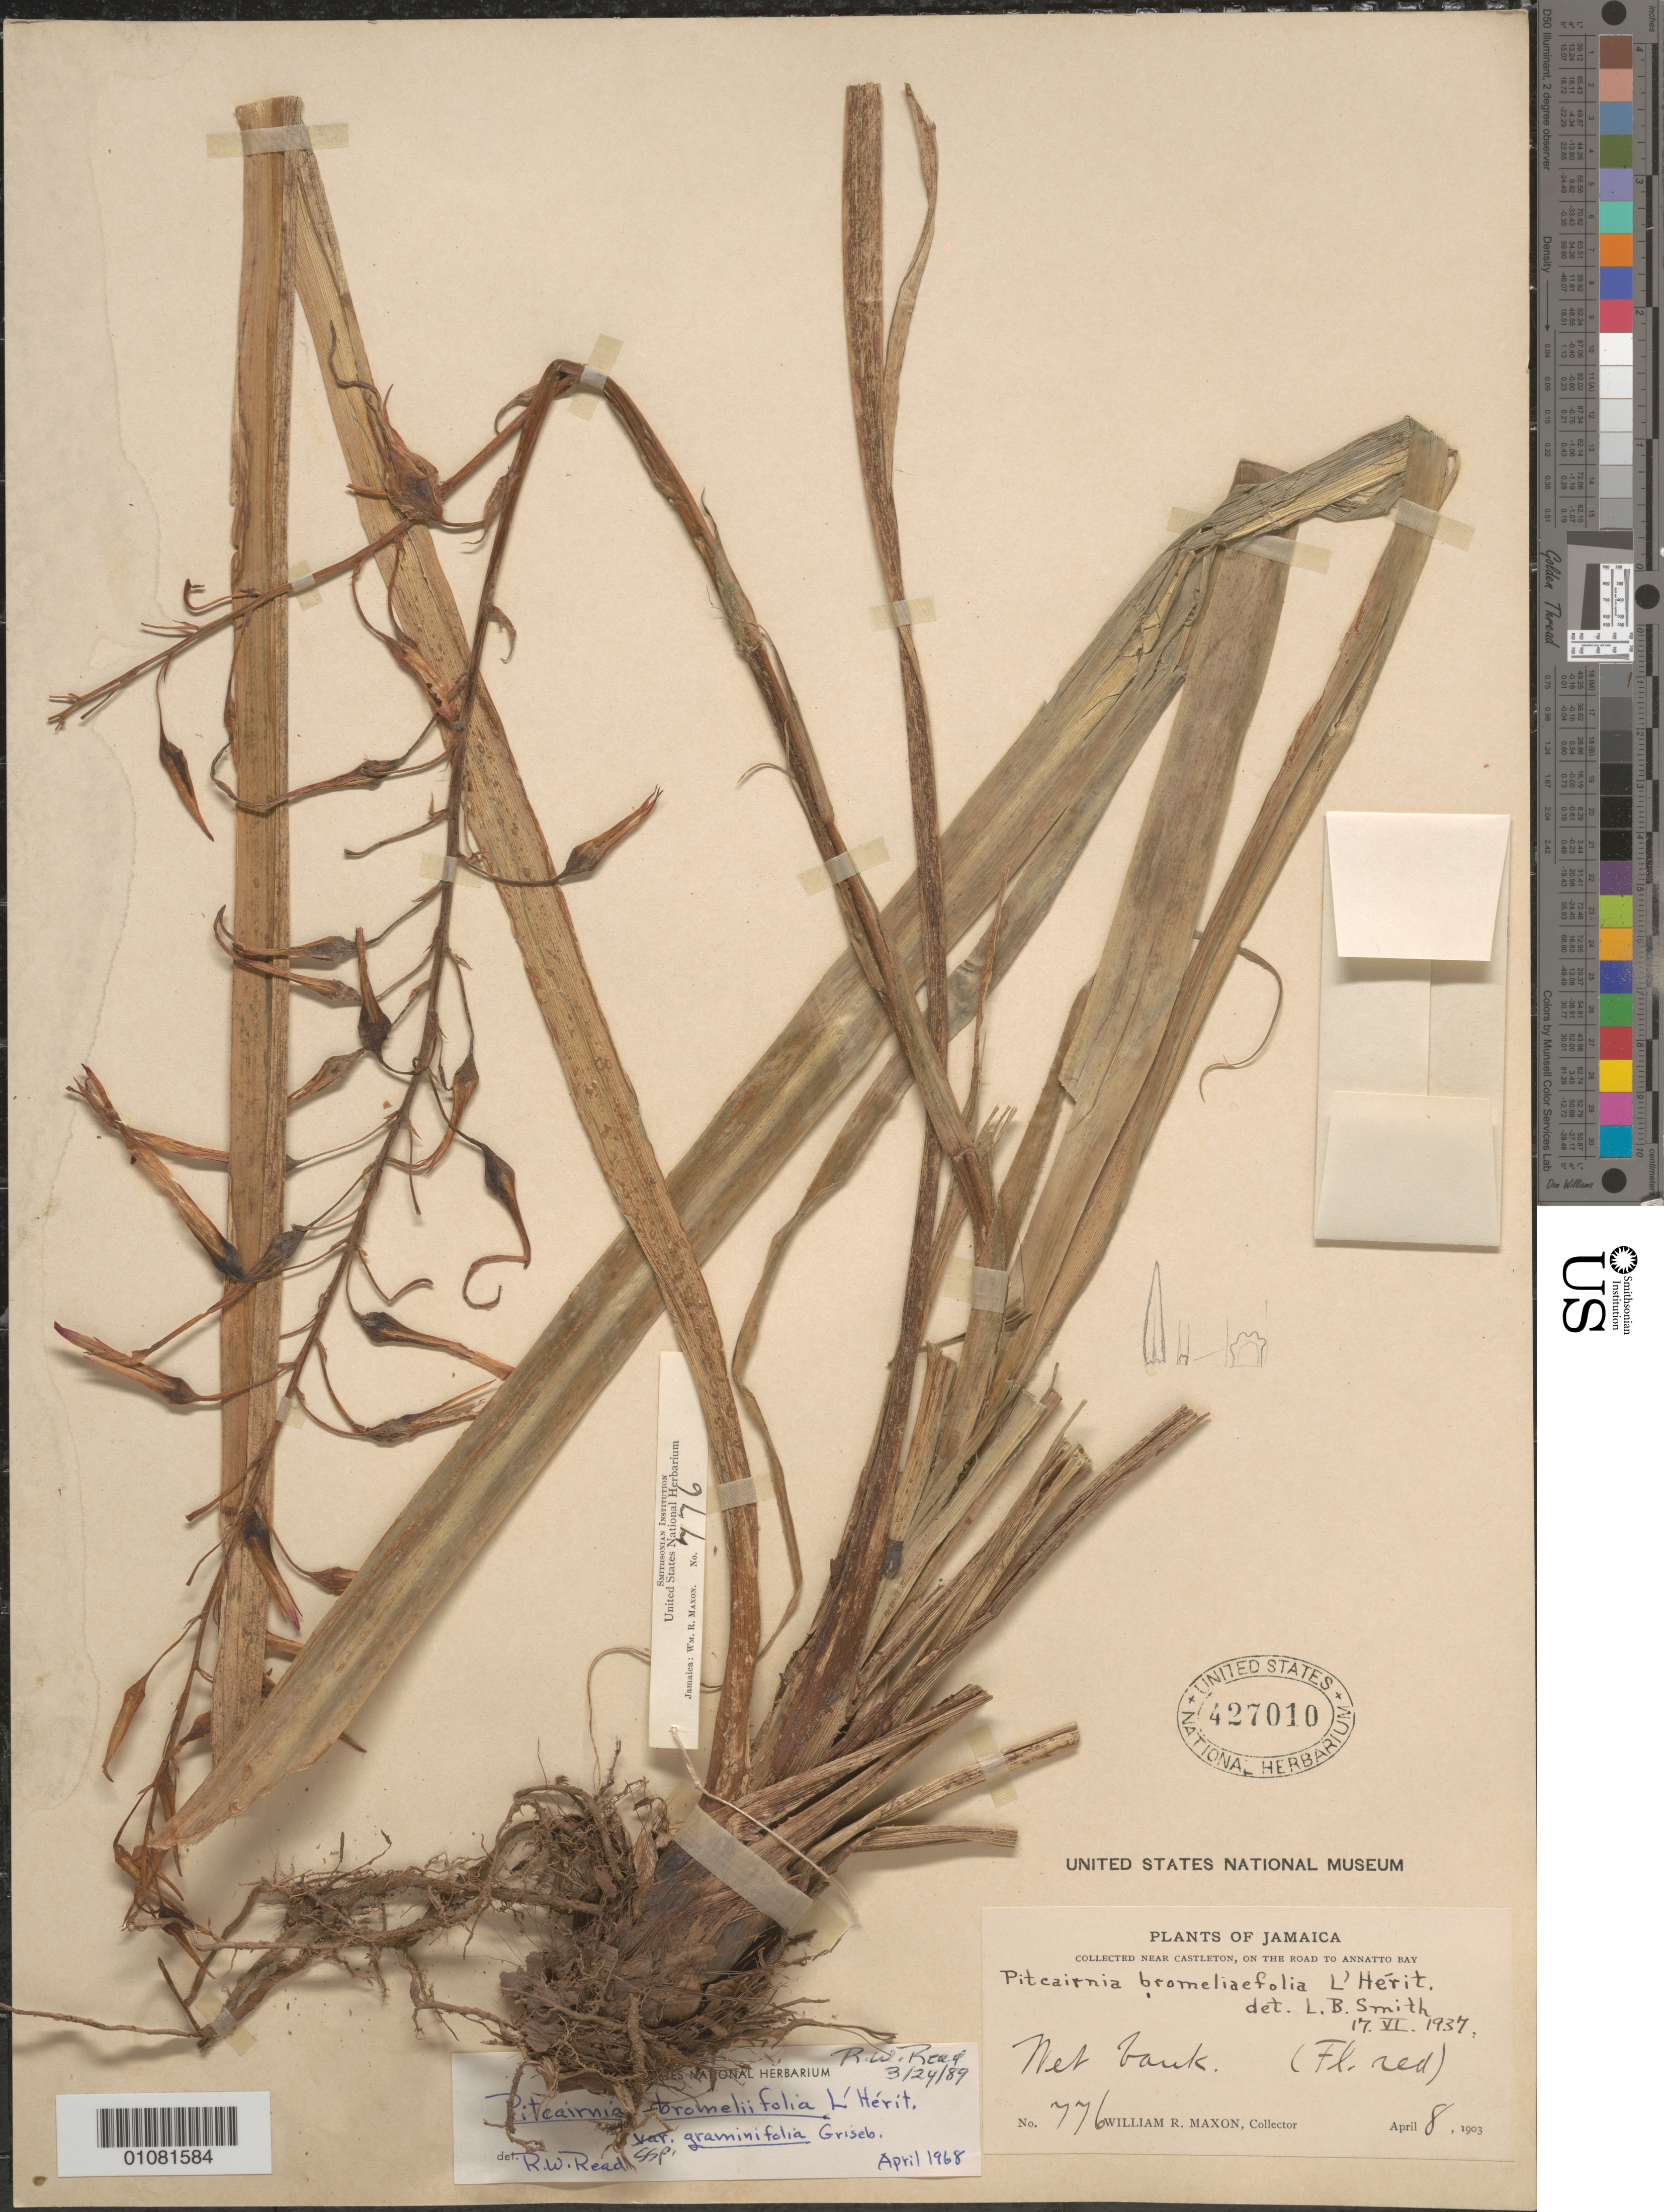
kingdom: Plantae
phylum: Tracheophyta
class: Liliopsida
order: Poales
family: Bromeliaceae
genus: Pitcairnia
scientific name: Pitcairnia bromeliifolia var. graminifolia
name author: Griseb.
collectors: W. R. Maxon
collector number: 776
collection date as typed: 08 Apr 1903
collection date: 1903-04-08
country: Jamaica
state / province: Saint Mary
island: Jamaica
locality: Collected near Castleton, on the road to Annatto Bay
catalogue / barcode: US 427010